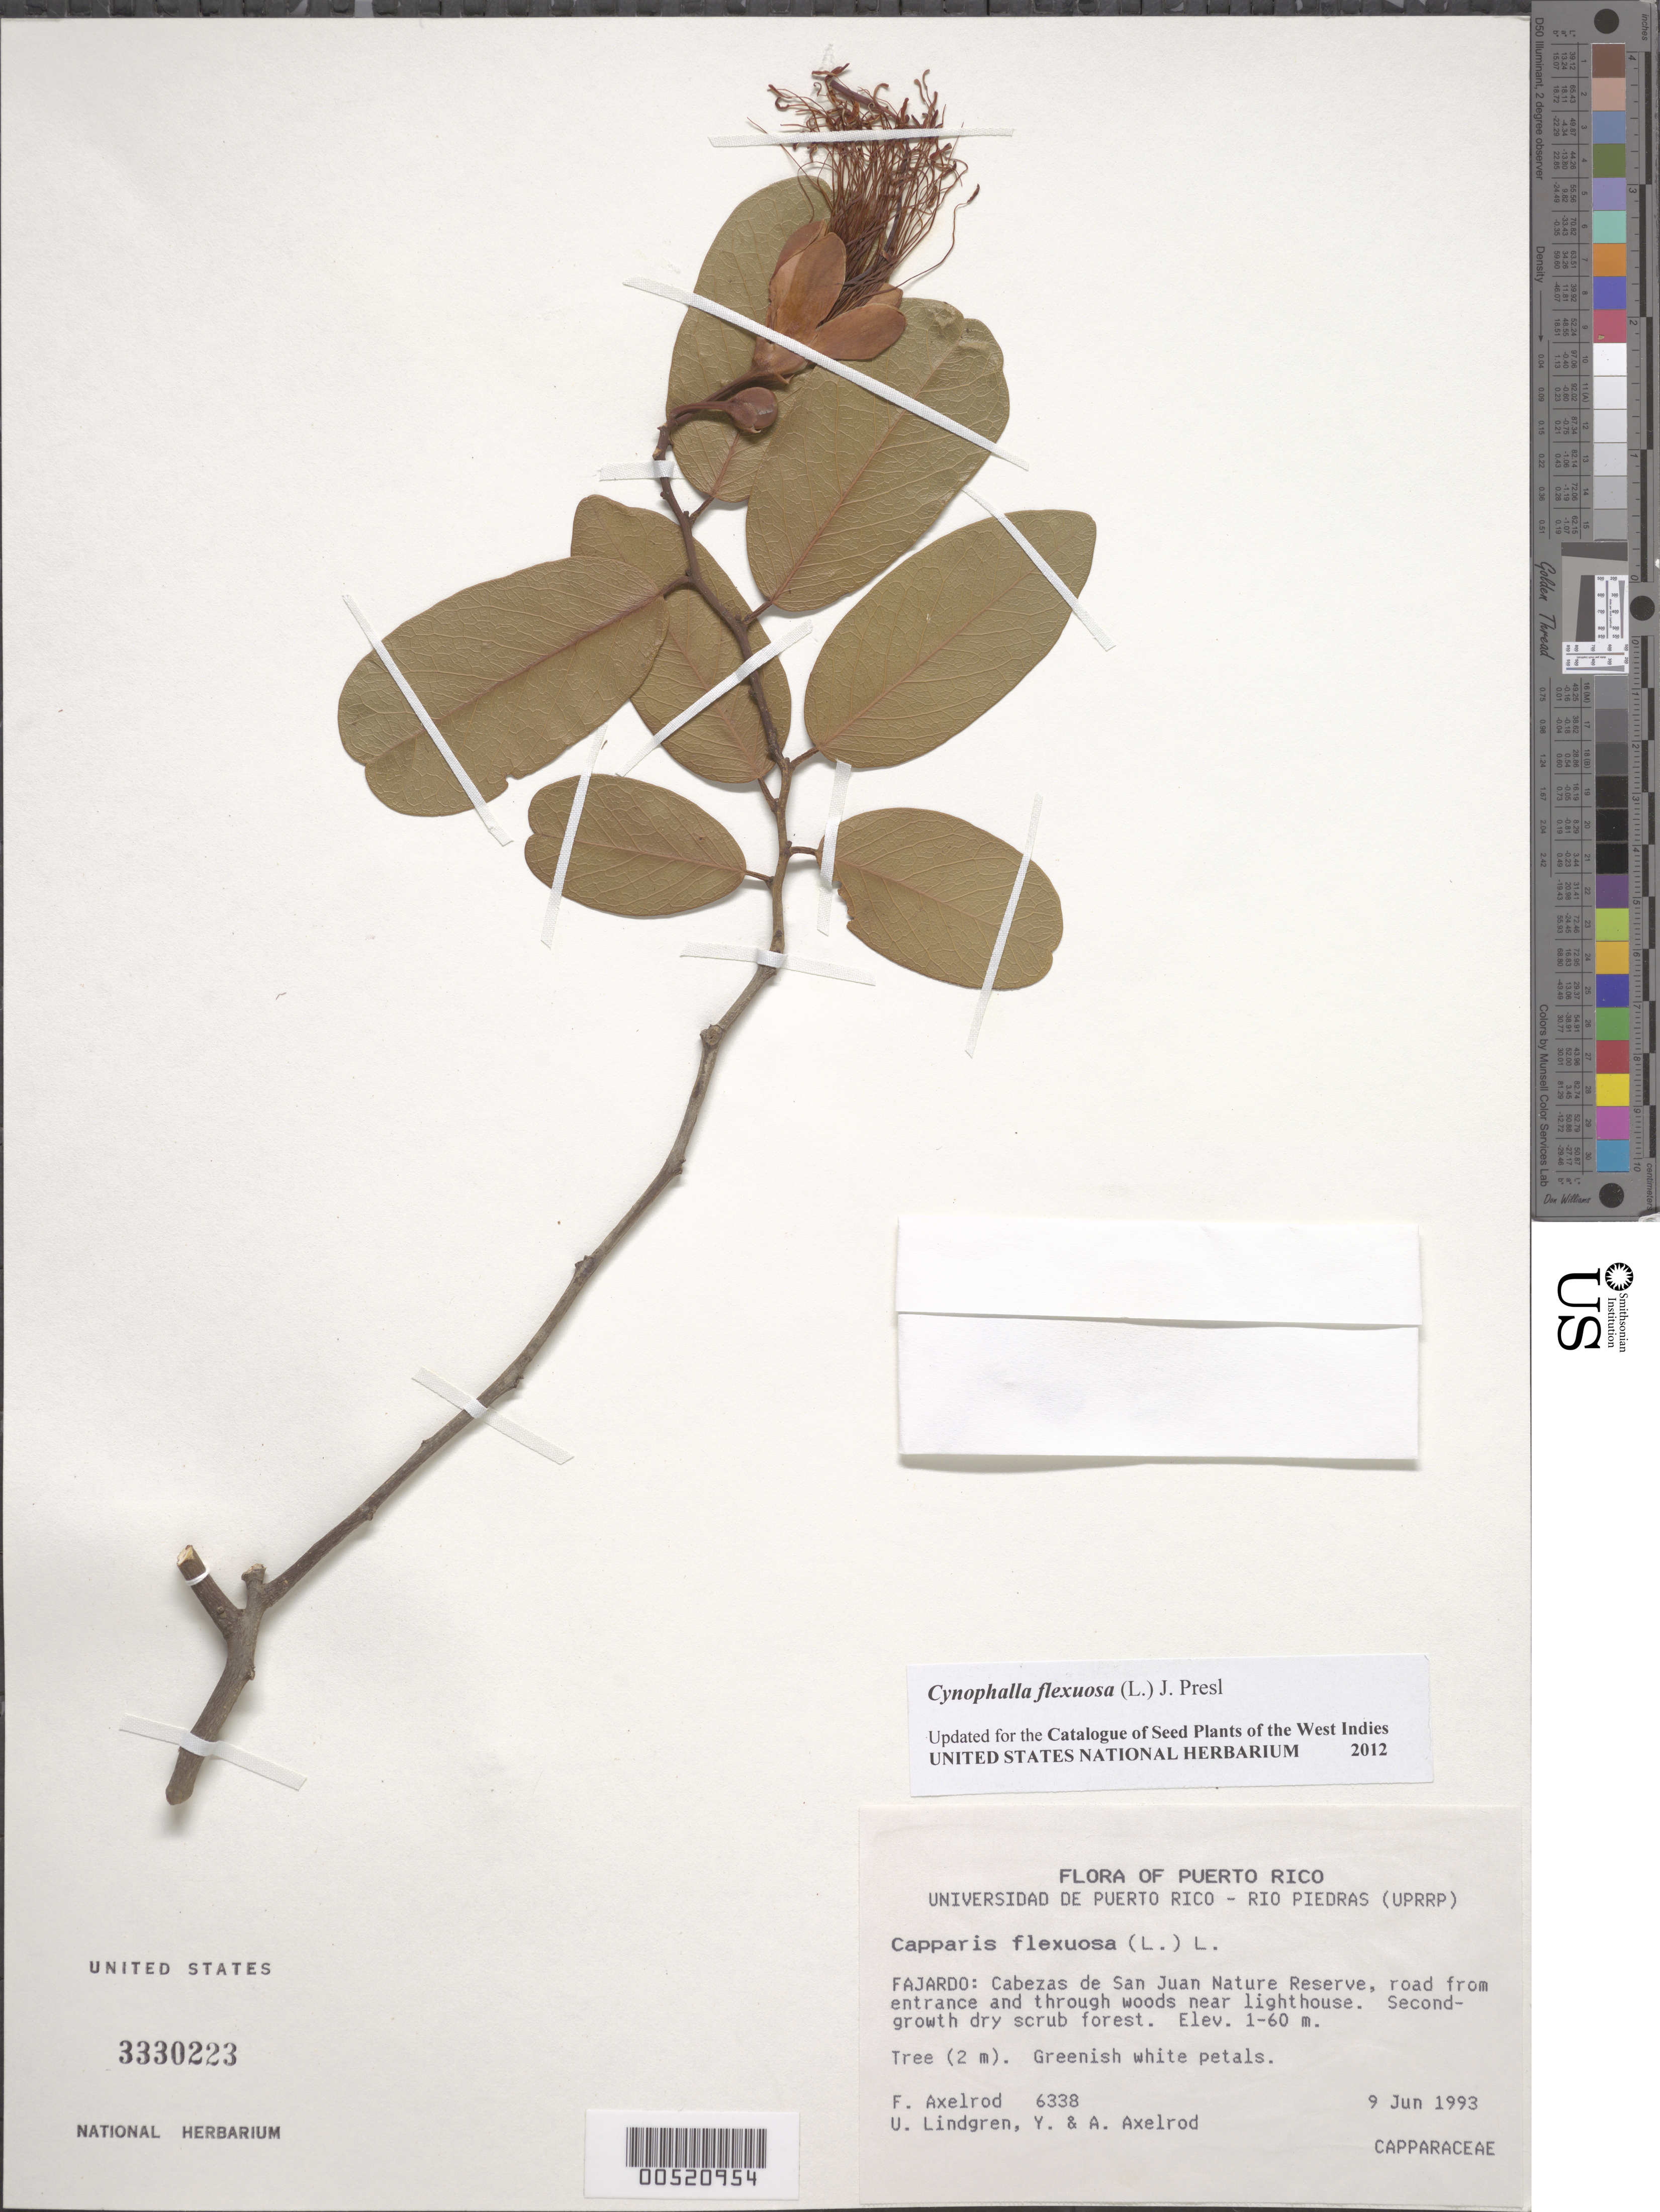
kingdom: Plantae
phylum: Tracheophyta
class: Magnoliopsida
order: Brassicales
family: Capparaceae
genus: Capparis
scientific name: Capparis flexuosa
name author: (L.) L.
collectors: F. S. Axelrod, U. Lindgren, Y. Axelrod & A. Axelrod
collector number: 6338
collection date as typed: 09 Jun 1993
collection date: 1993-06-09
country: Puerto Rico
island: Greater Antilles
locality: Fajardo: Cabezas de San Juan Nature Reserve, road from entrance and through woods near lighthouse.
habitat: Second-growth dry scrub forest.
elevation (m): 1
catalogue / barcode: US 3330223